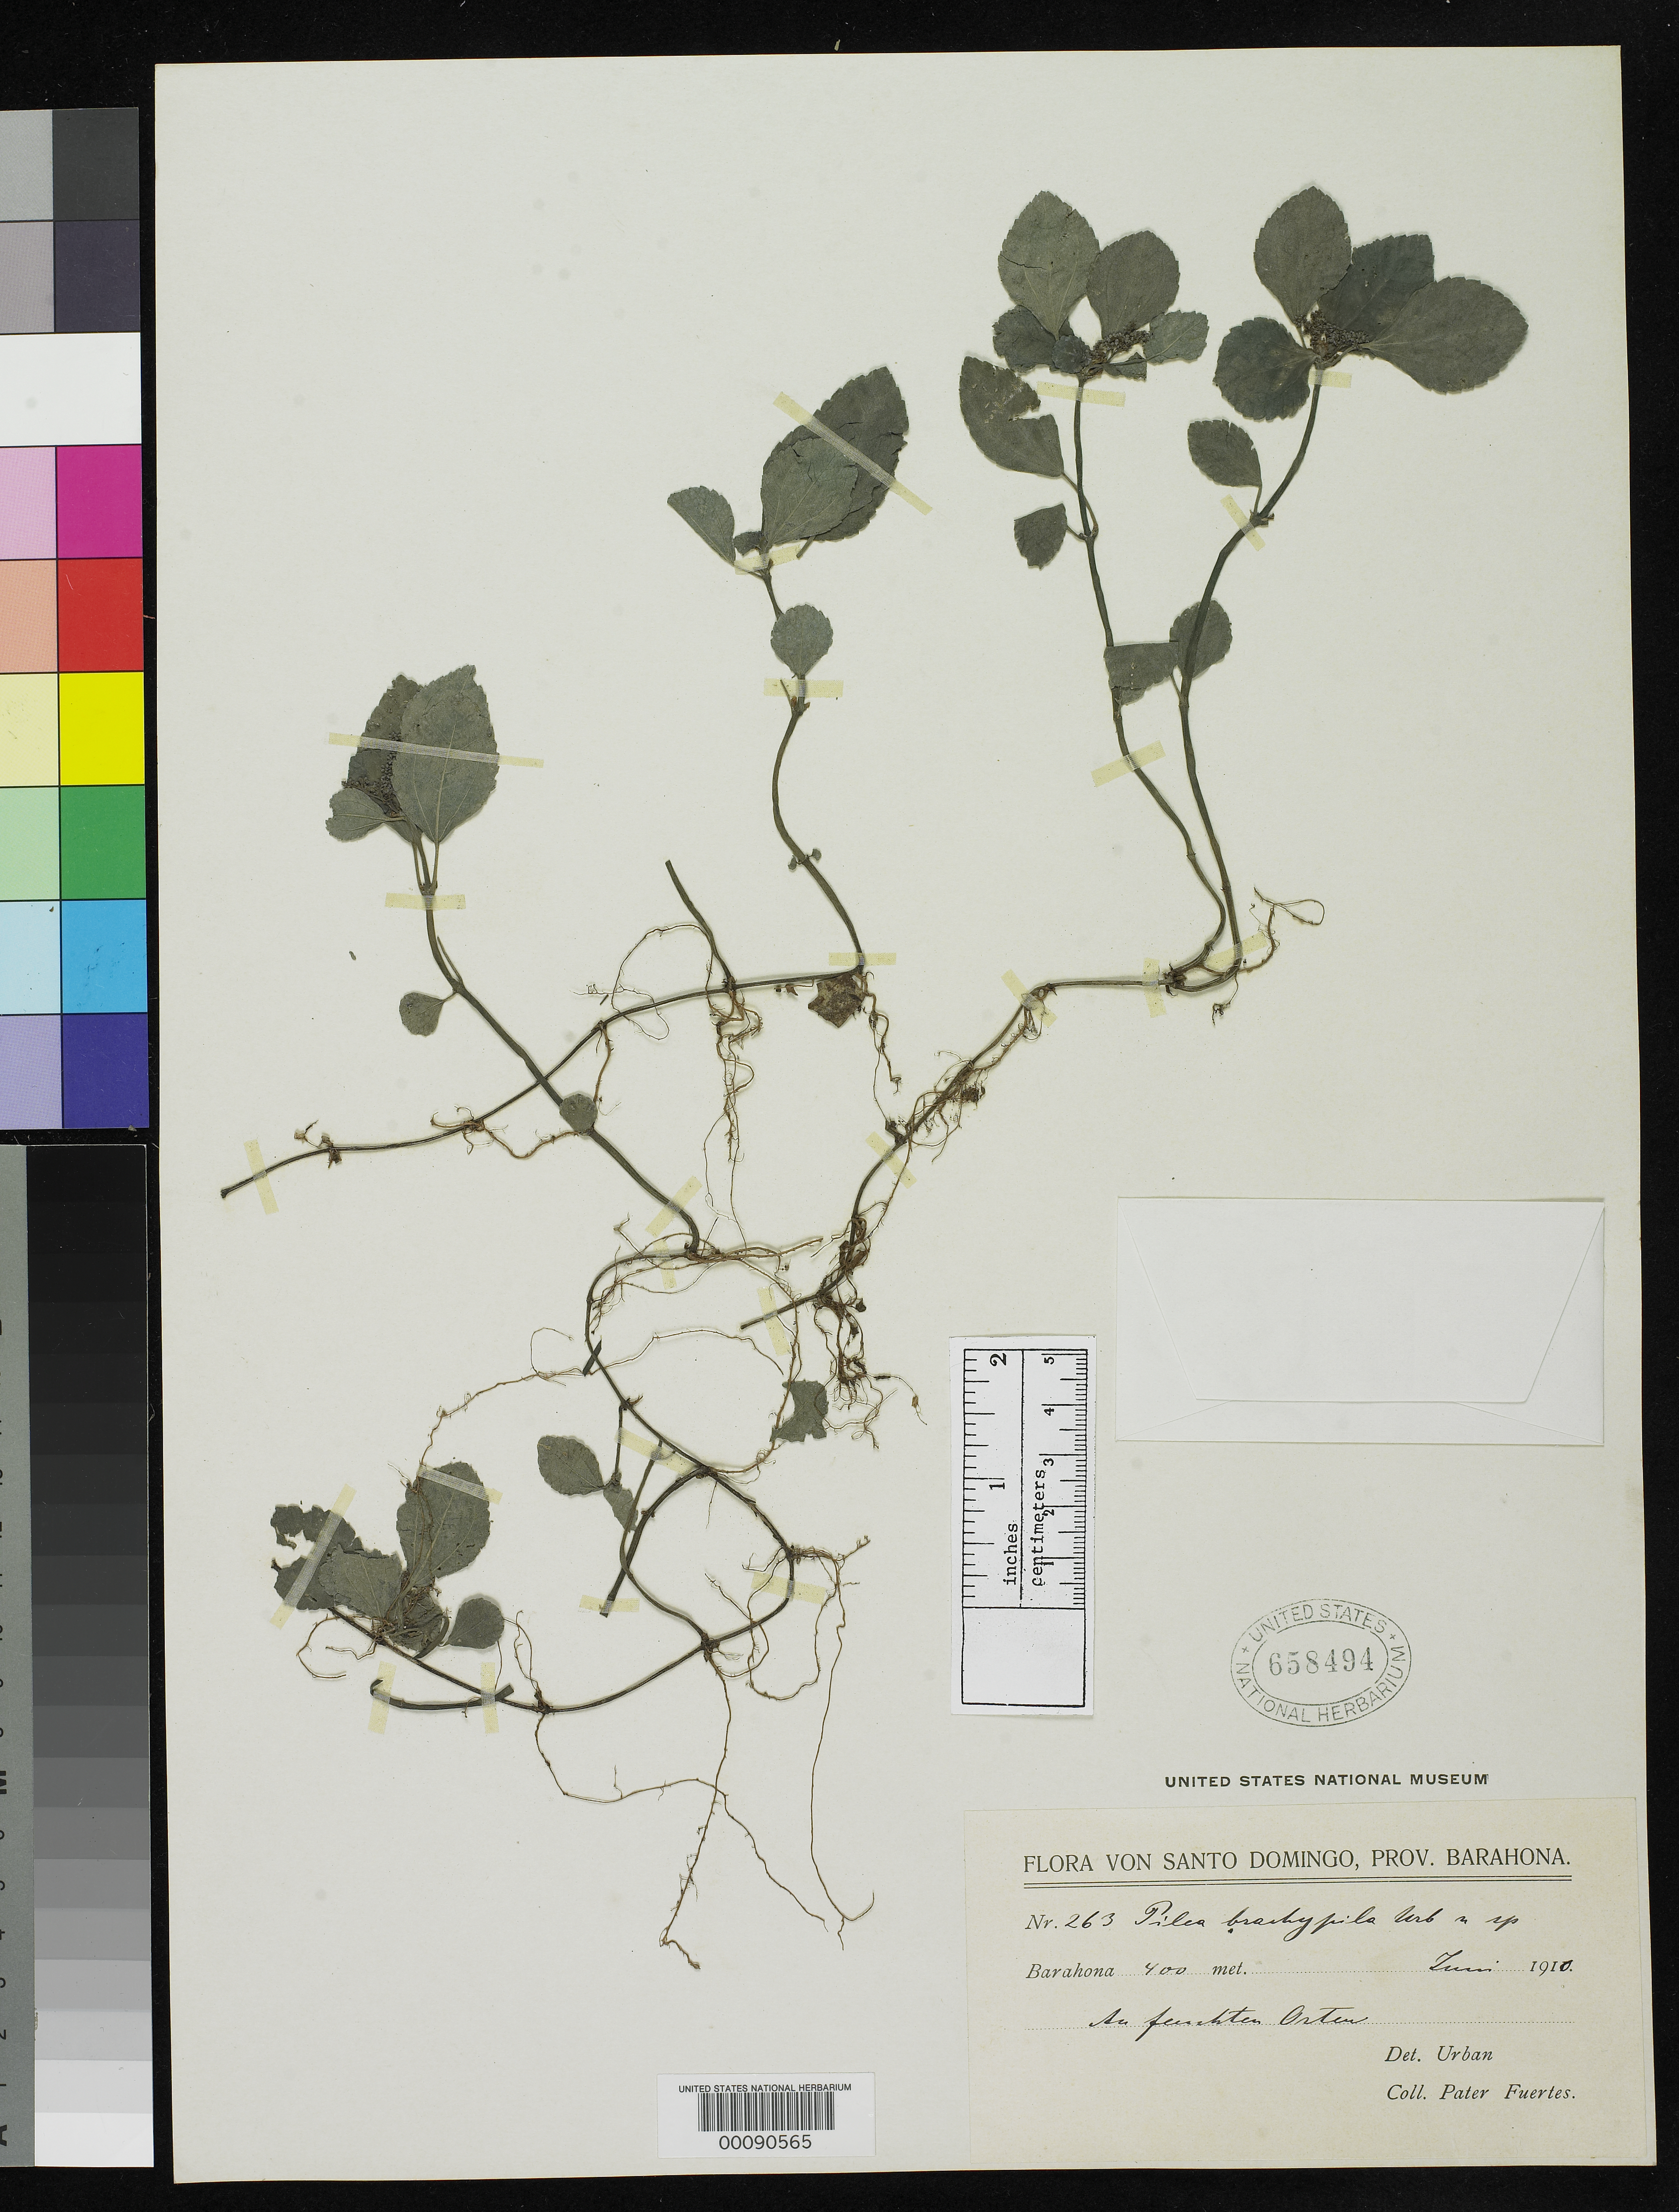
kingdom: Plantae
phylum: Tracheophyta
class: Magnoliopsida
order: Rosales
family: Urticaceae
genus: Pilea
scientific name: Pilea brachypila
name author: Urb.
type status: Syntype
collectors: M. D. Fuertes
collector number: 263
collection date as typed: Jun 1910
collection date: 1910-06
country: Dominican Republic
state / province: Barahona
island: Hispaniola Island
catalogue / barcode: US 658494